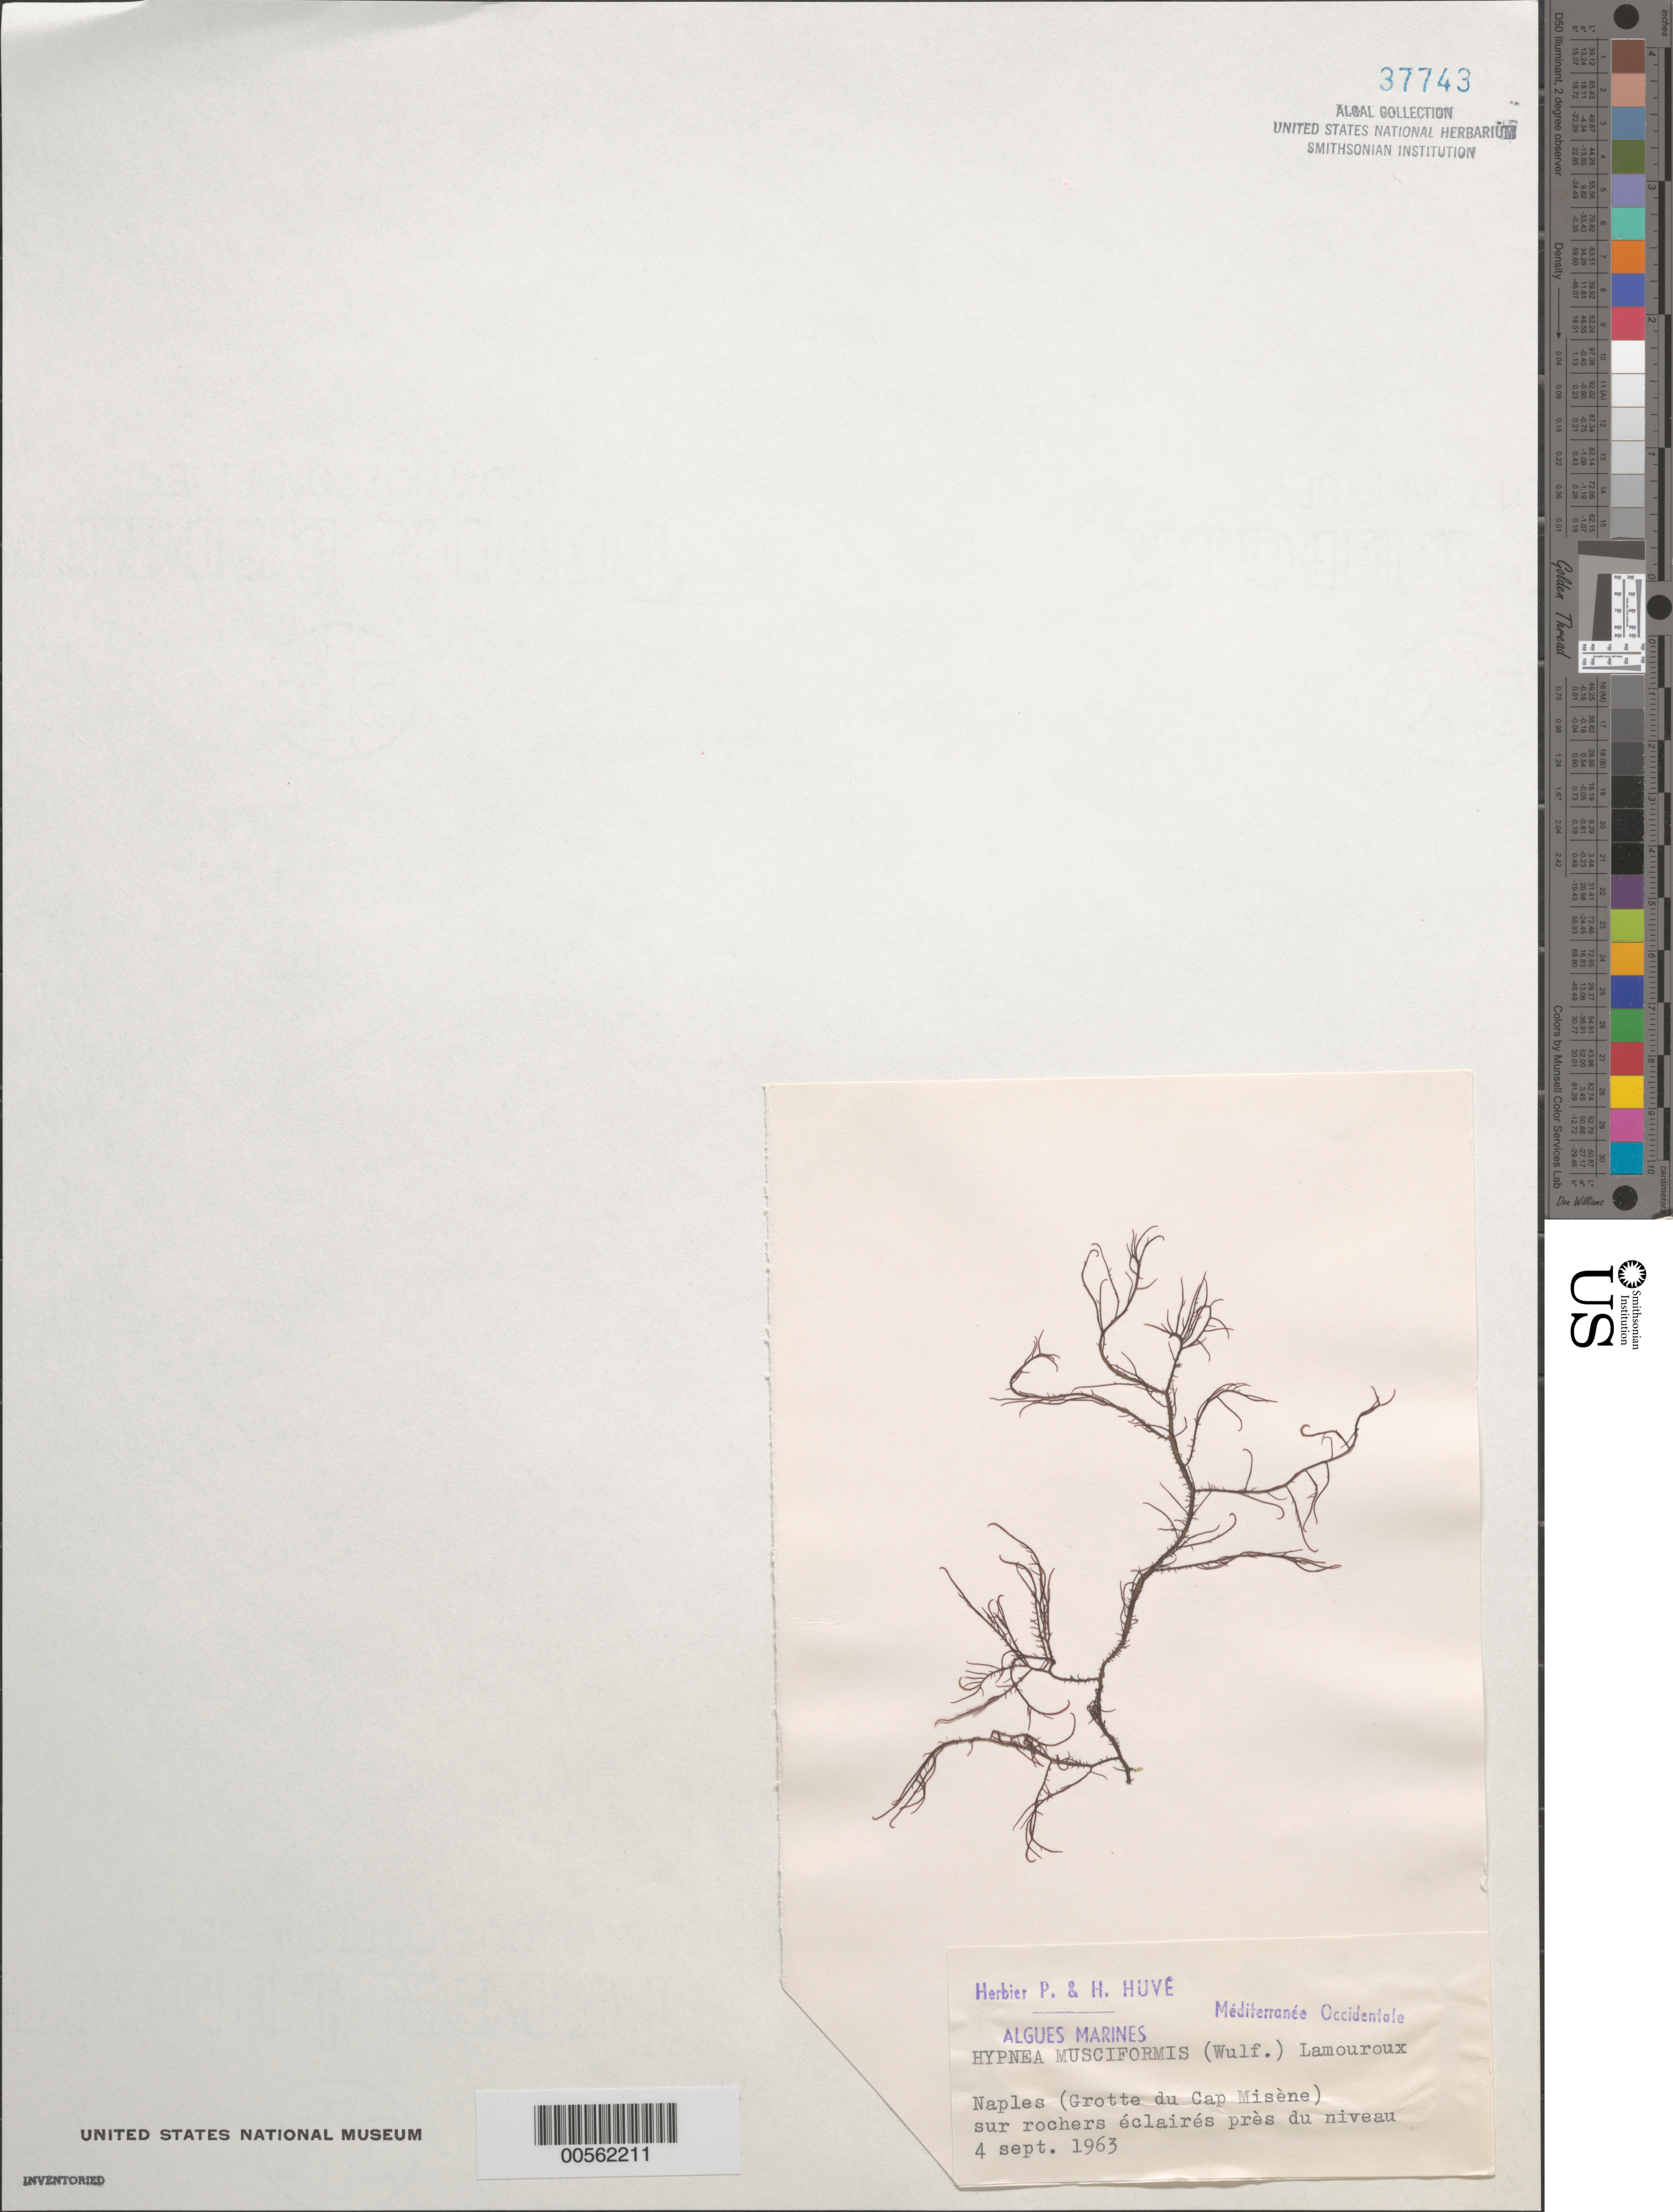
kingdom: Plantae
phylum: Rhodophyta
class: Florideophyceae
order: Gigartinales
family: Cystocloniaceae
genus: Hypnea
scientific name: Hypnea musciformis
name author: (Wulfen) J.V.Lamouroux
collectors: P. Huve & H. Huve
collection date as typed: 04 Sep 1963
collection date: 1963-09-04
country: Italy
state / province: Campania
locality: Grotte du cap misene, naples, napoli province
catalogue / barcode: US 37743